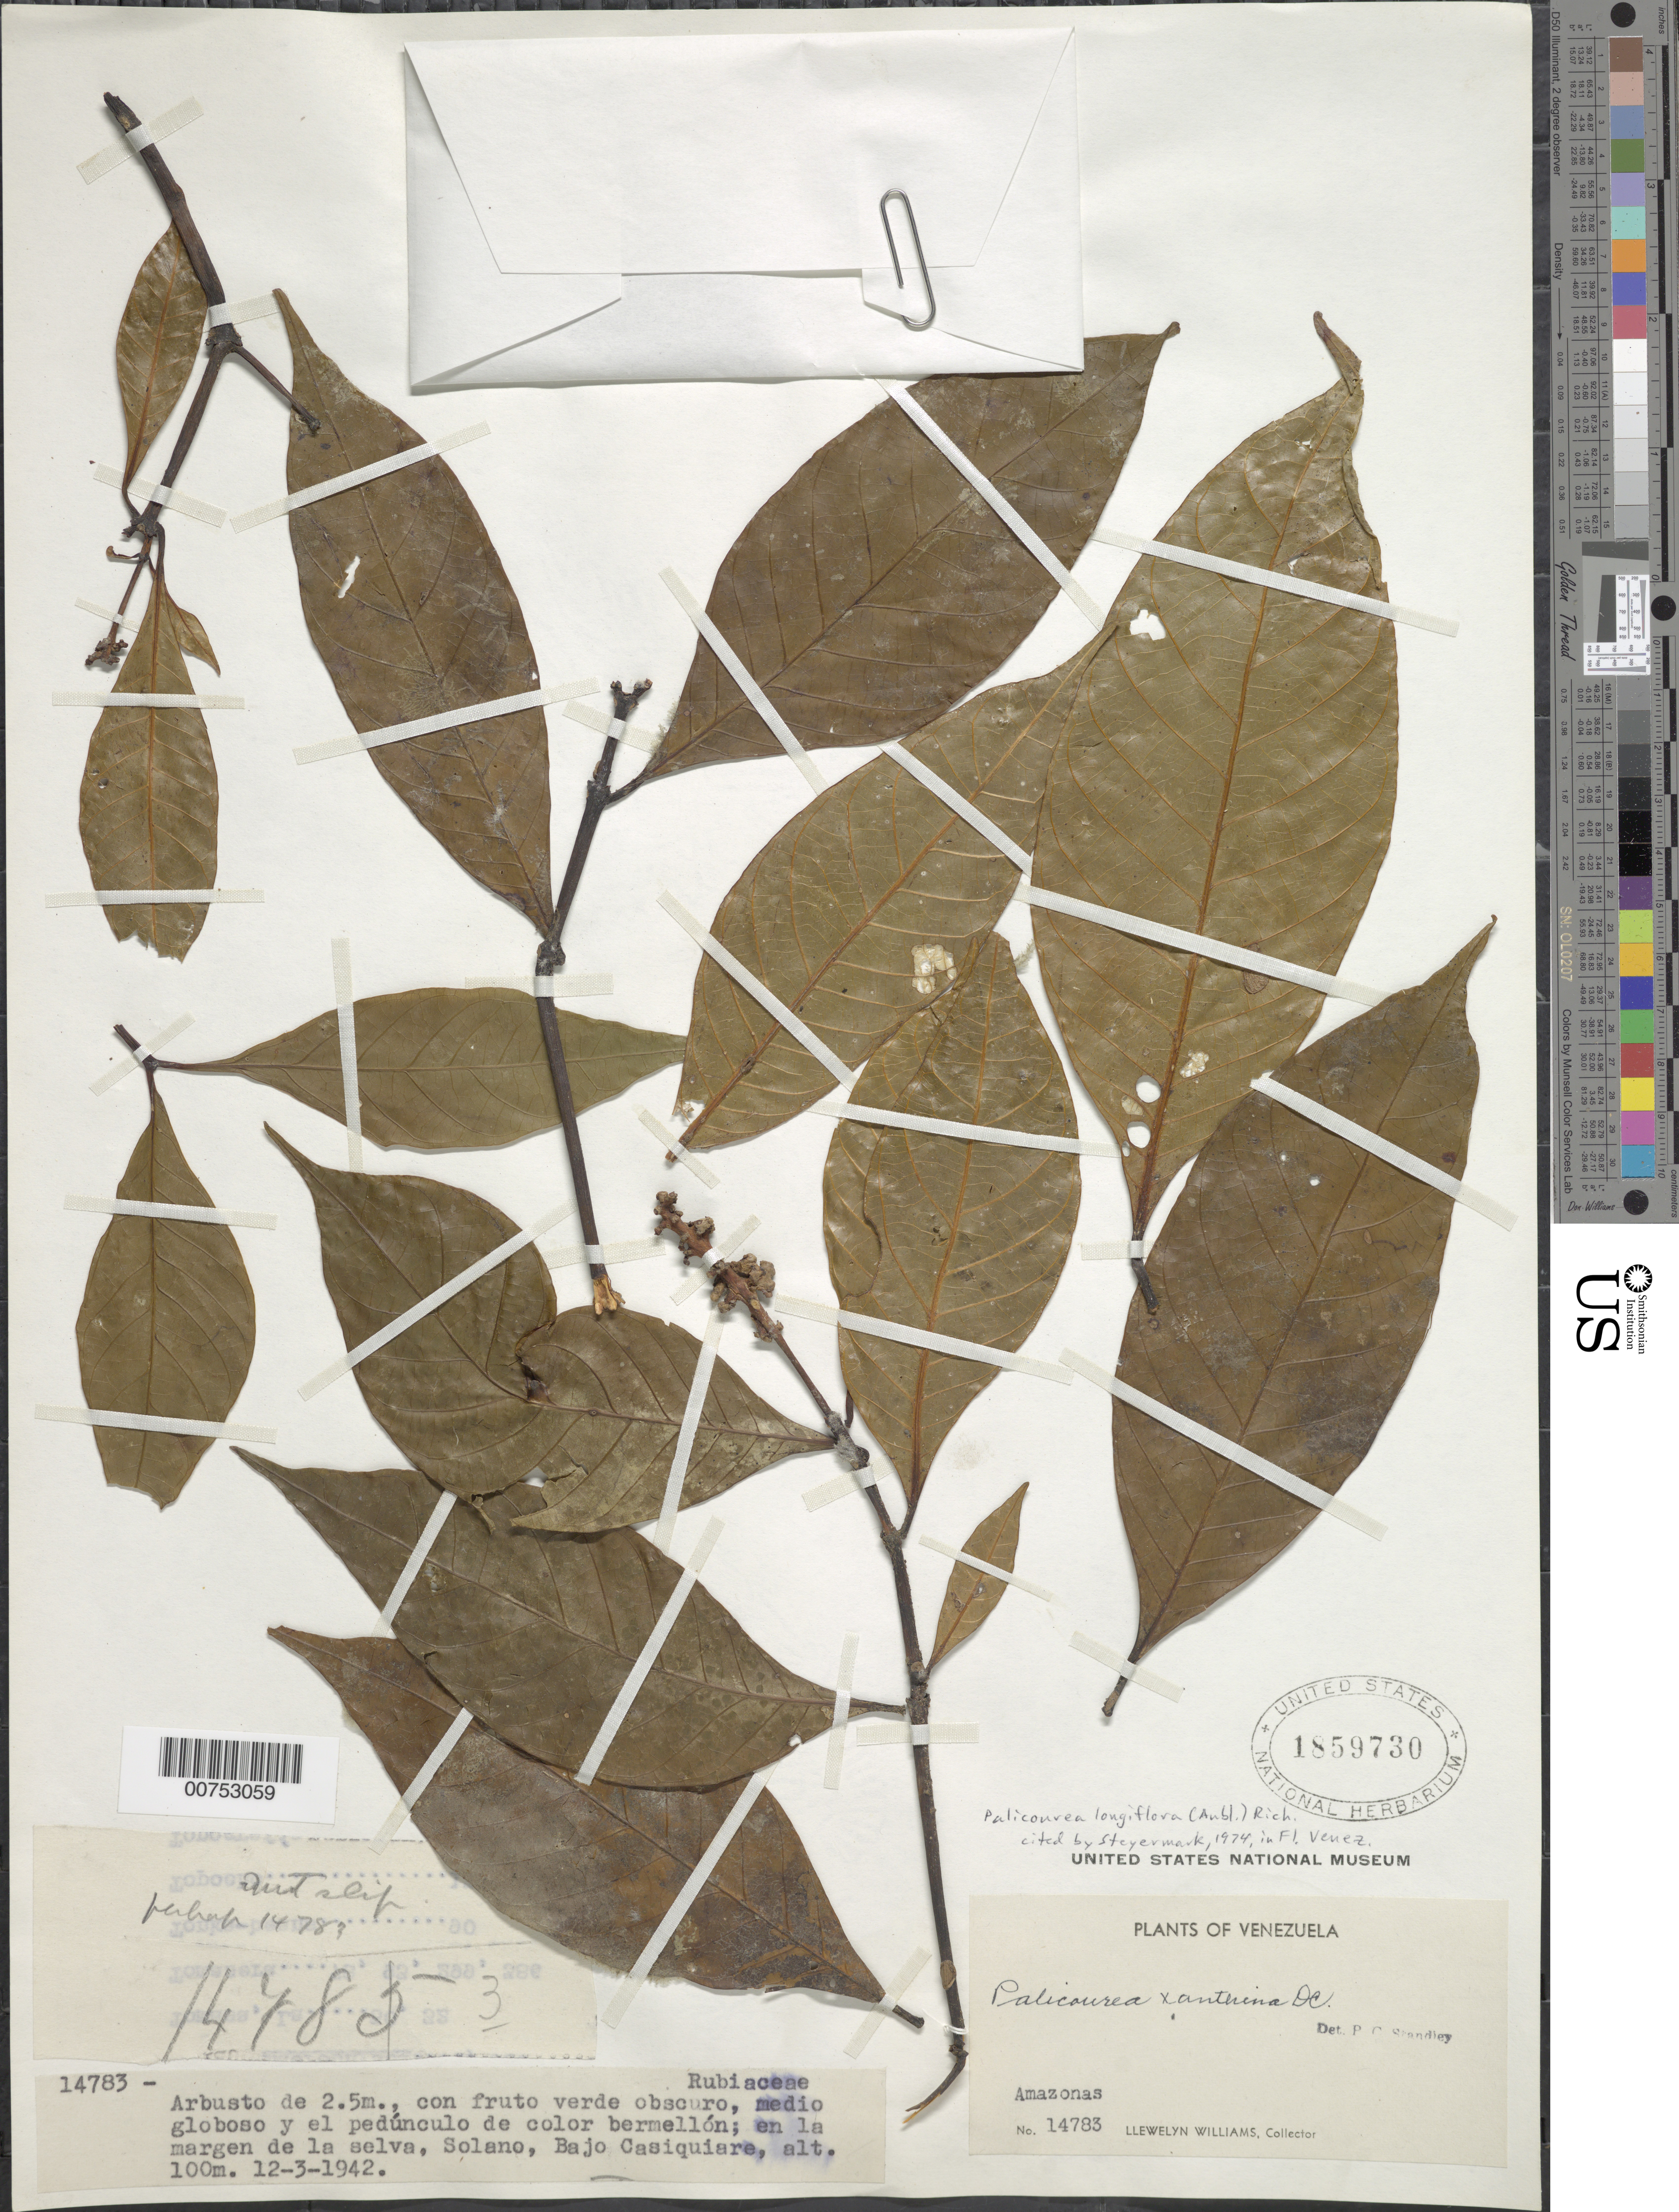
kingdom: Plantae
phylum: Tracheophyta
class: Magnoliopsida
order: Gentianales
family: Rubiaceae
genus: Palicourea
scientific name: Palicourea longiflora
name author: (Aubl.) A. Rich.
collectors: Ll. Williams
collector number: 14783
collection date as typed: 12-Mar-42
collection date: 1942-03-12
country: Venezuela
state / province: Amazonas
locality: Solano, Bajo Río Casiquiare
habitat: Margen de la selva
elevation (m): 100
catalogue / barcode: US 1859730